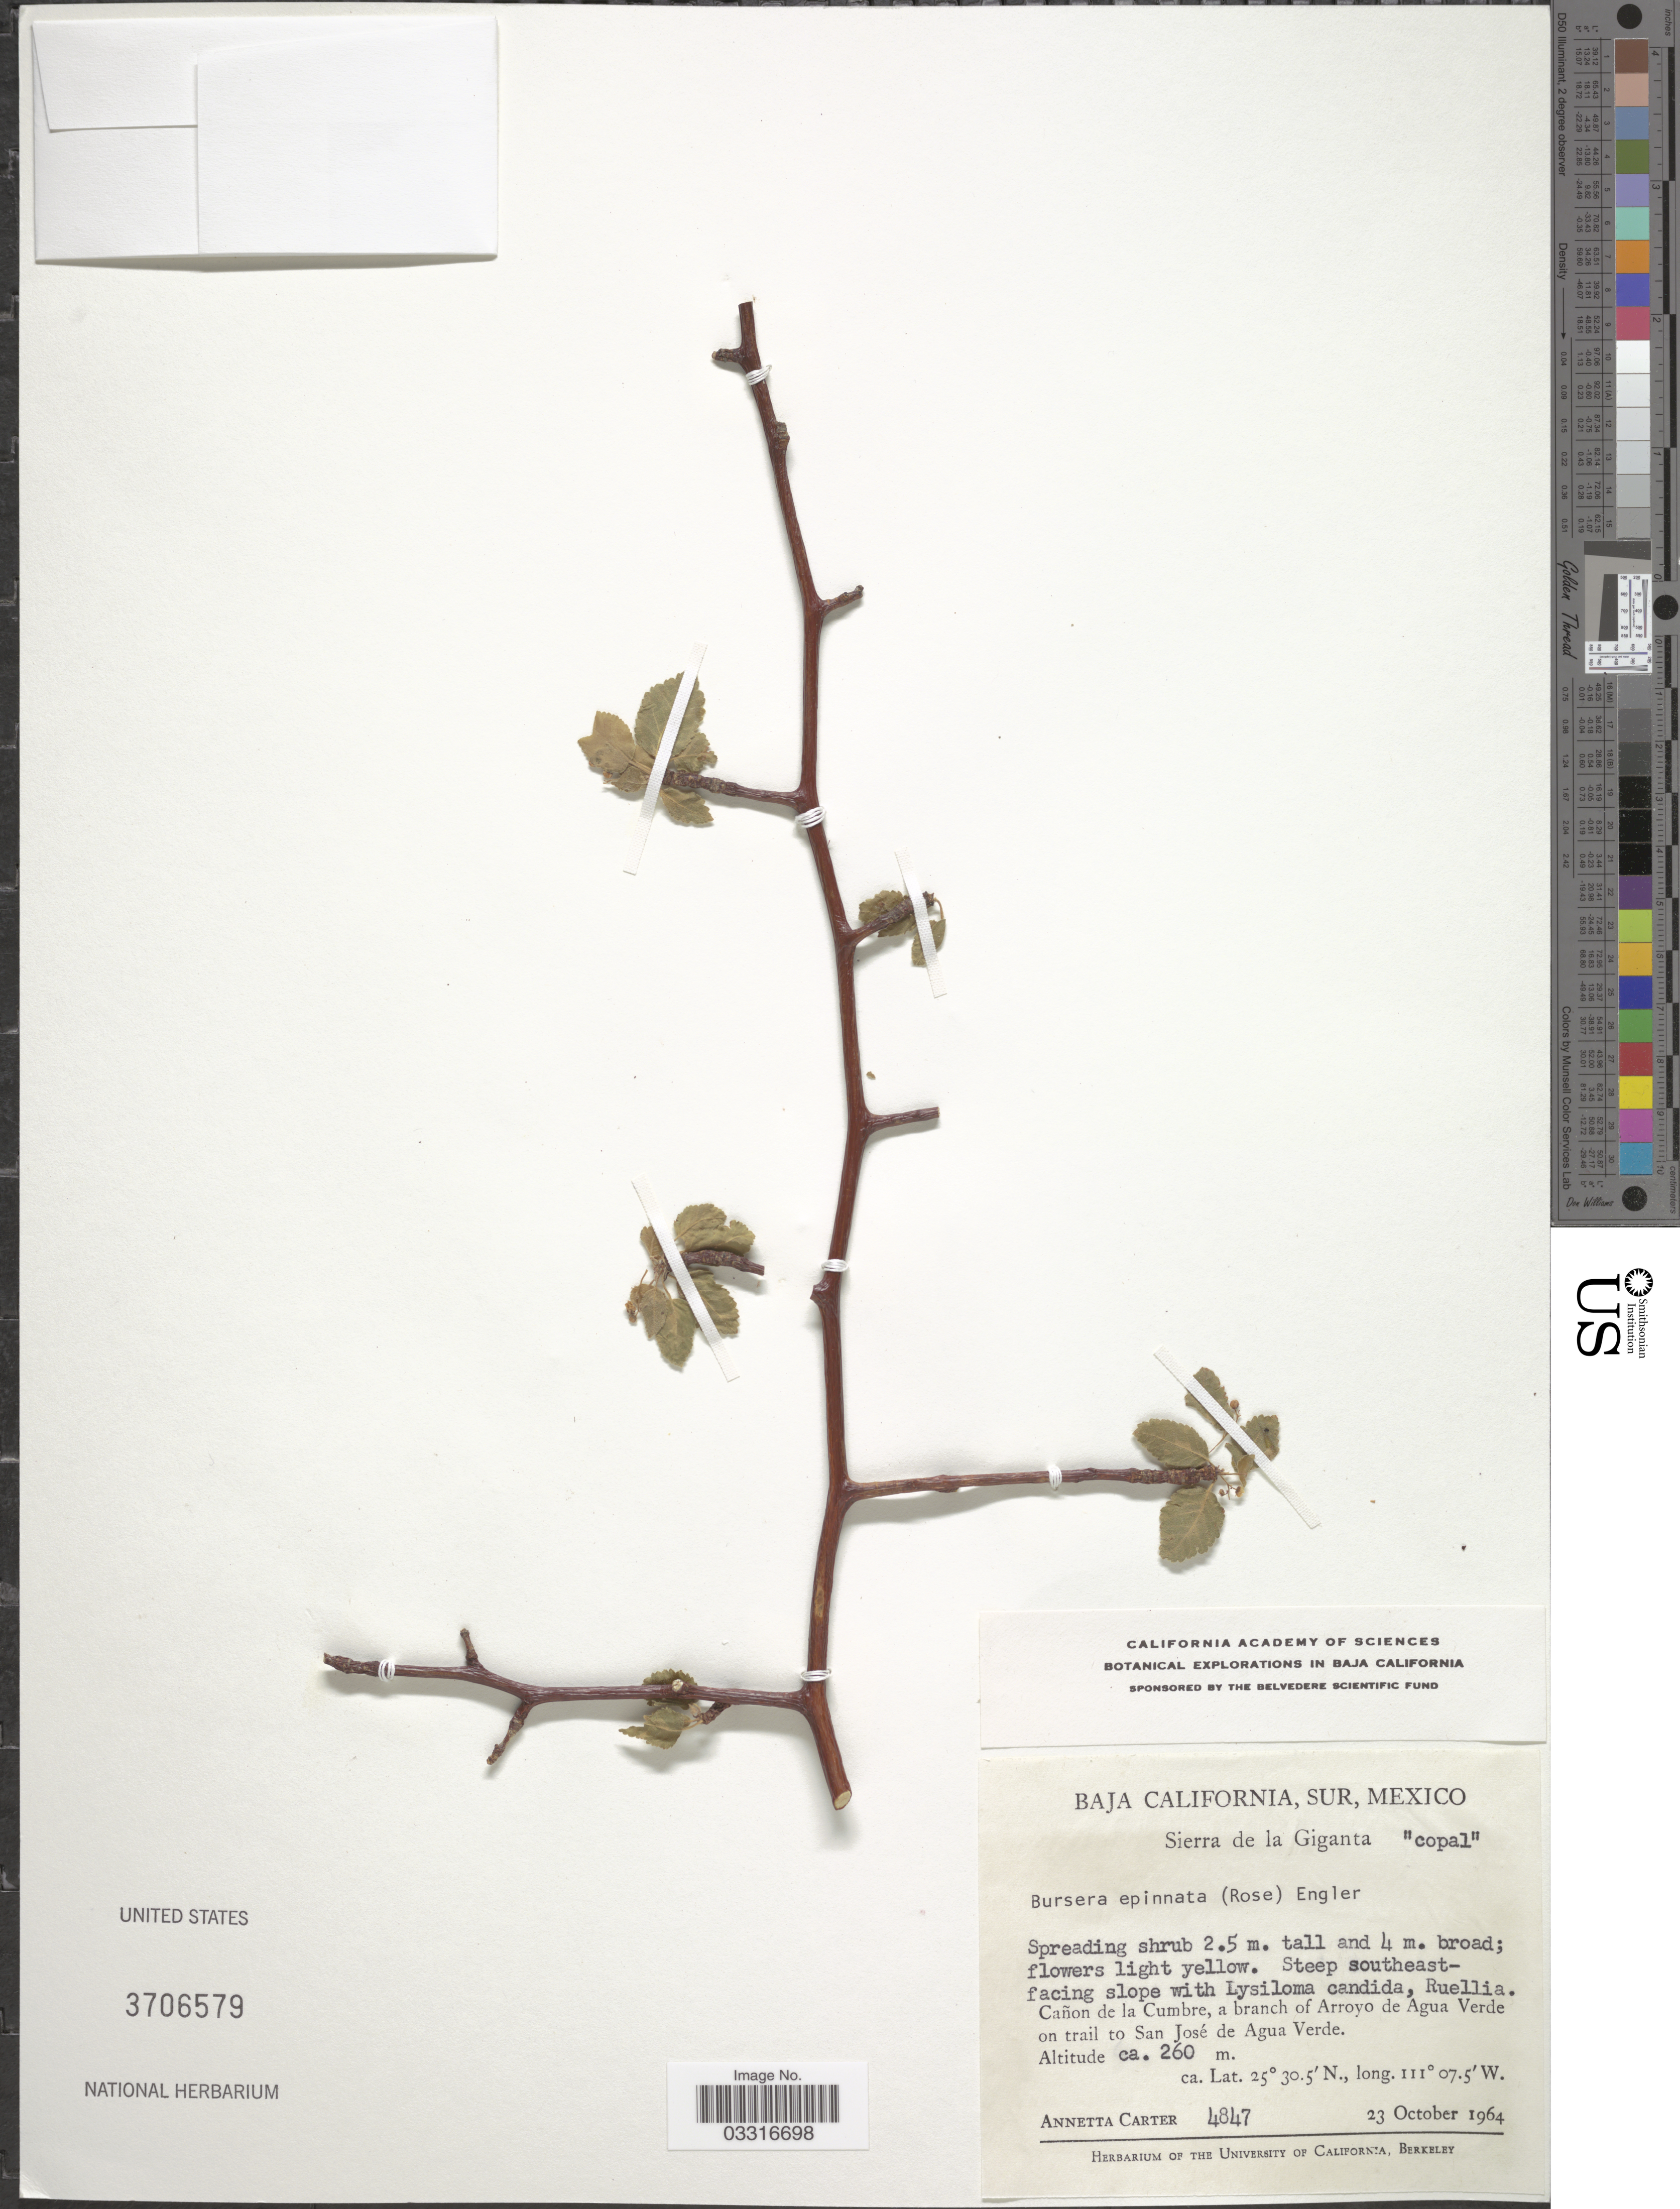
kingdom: Plantae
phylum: Tracheophyta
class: Magnoliopsida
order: Sapindales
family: Burseraceae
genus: Bursera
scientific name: Bursera epinnata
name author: (Rose) Engl.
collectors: A. Carter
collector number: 4847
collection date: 1964-10-23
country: Mexico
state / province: Baja California Sur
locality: Sierra de la Giganta, Cañon de la Cumbre, a branch of Arroyo de Agua Verde on trail to San José de Agua Verde.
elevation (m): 260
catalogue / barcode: US 3706579